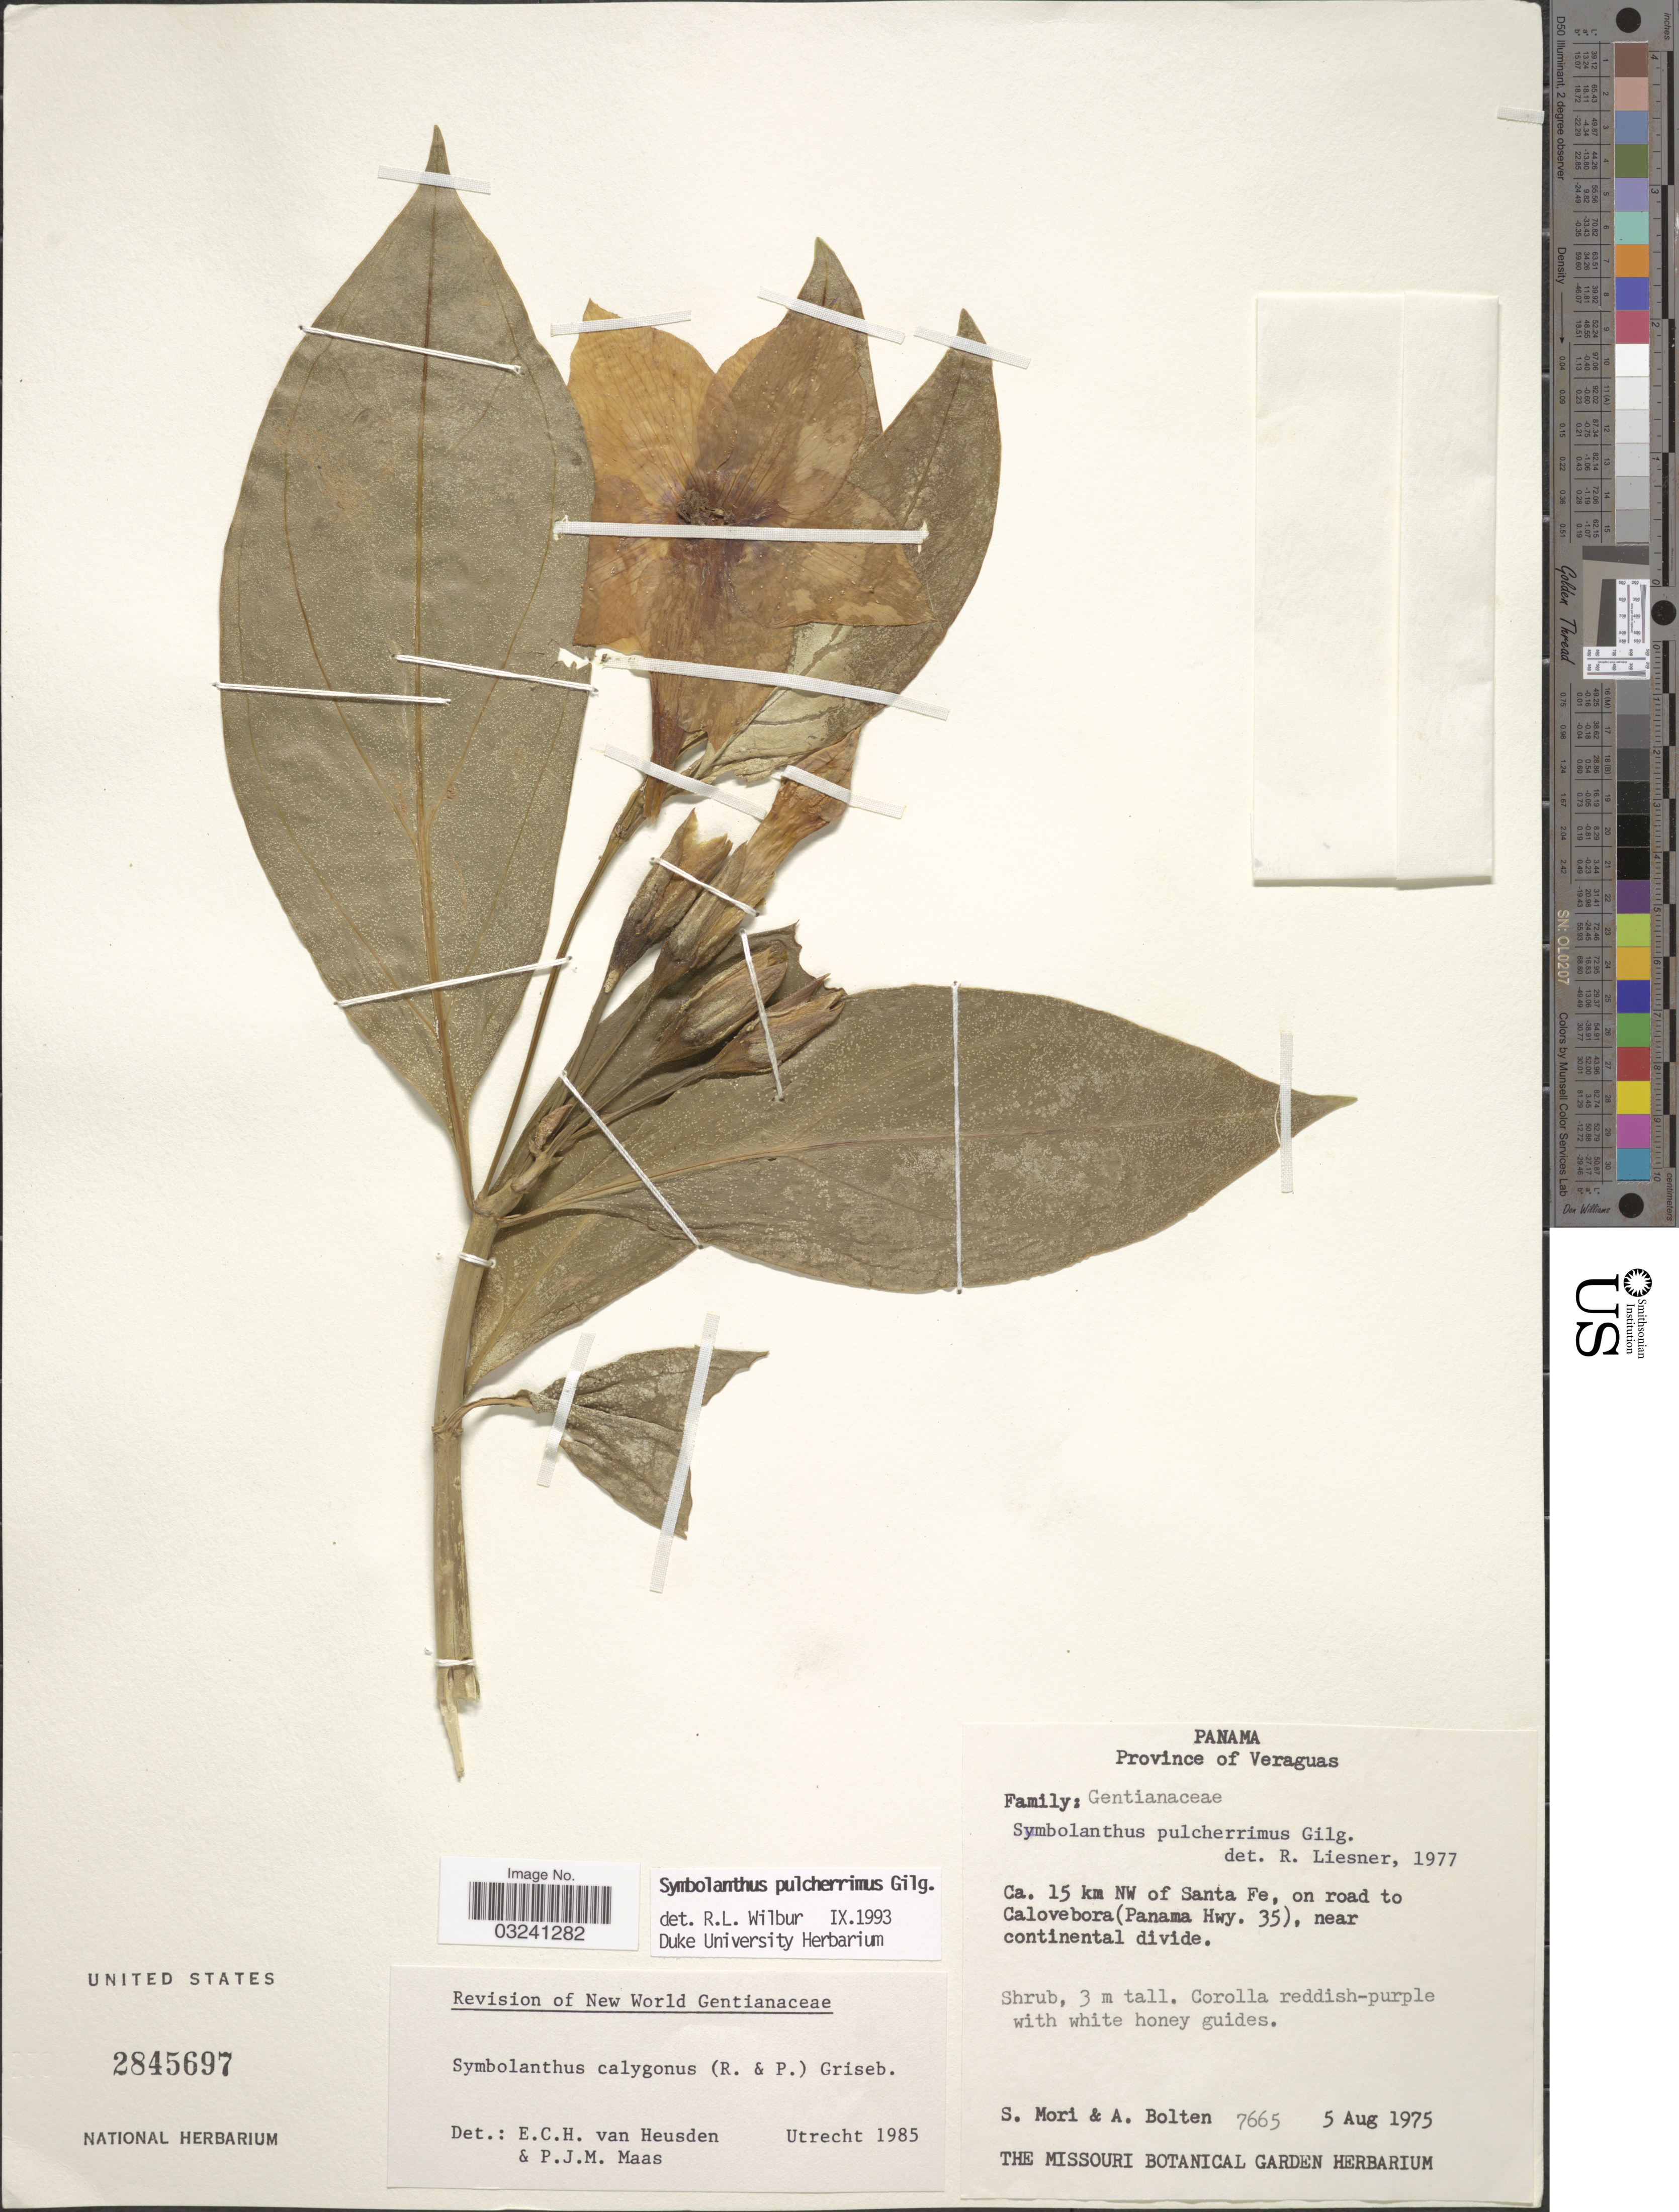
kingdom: Plantae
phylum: Tracheophyta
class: Magnoliopsida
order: Gentianales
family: Gentianaceae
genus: Symbolanthus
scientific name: Symbolanthus pulcherrimus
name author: Gilg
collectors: S. Mori & A. Bolten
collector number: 7665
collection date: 1975-08-05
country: Panama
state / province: Veraguas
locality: Ca. 15 km NW of Santa Fe, on road to Calovebora (Panama Hwy. 35), near continental divide.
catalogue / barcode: US 2845697